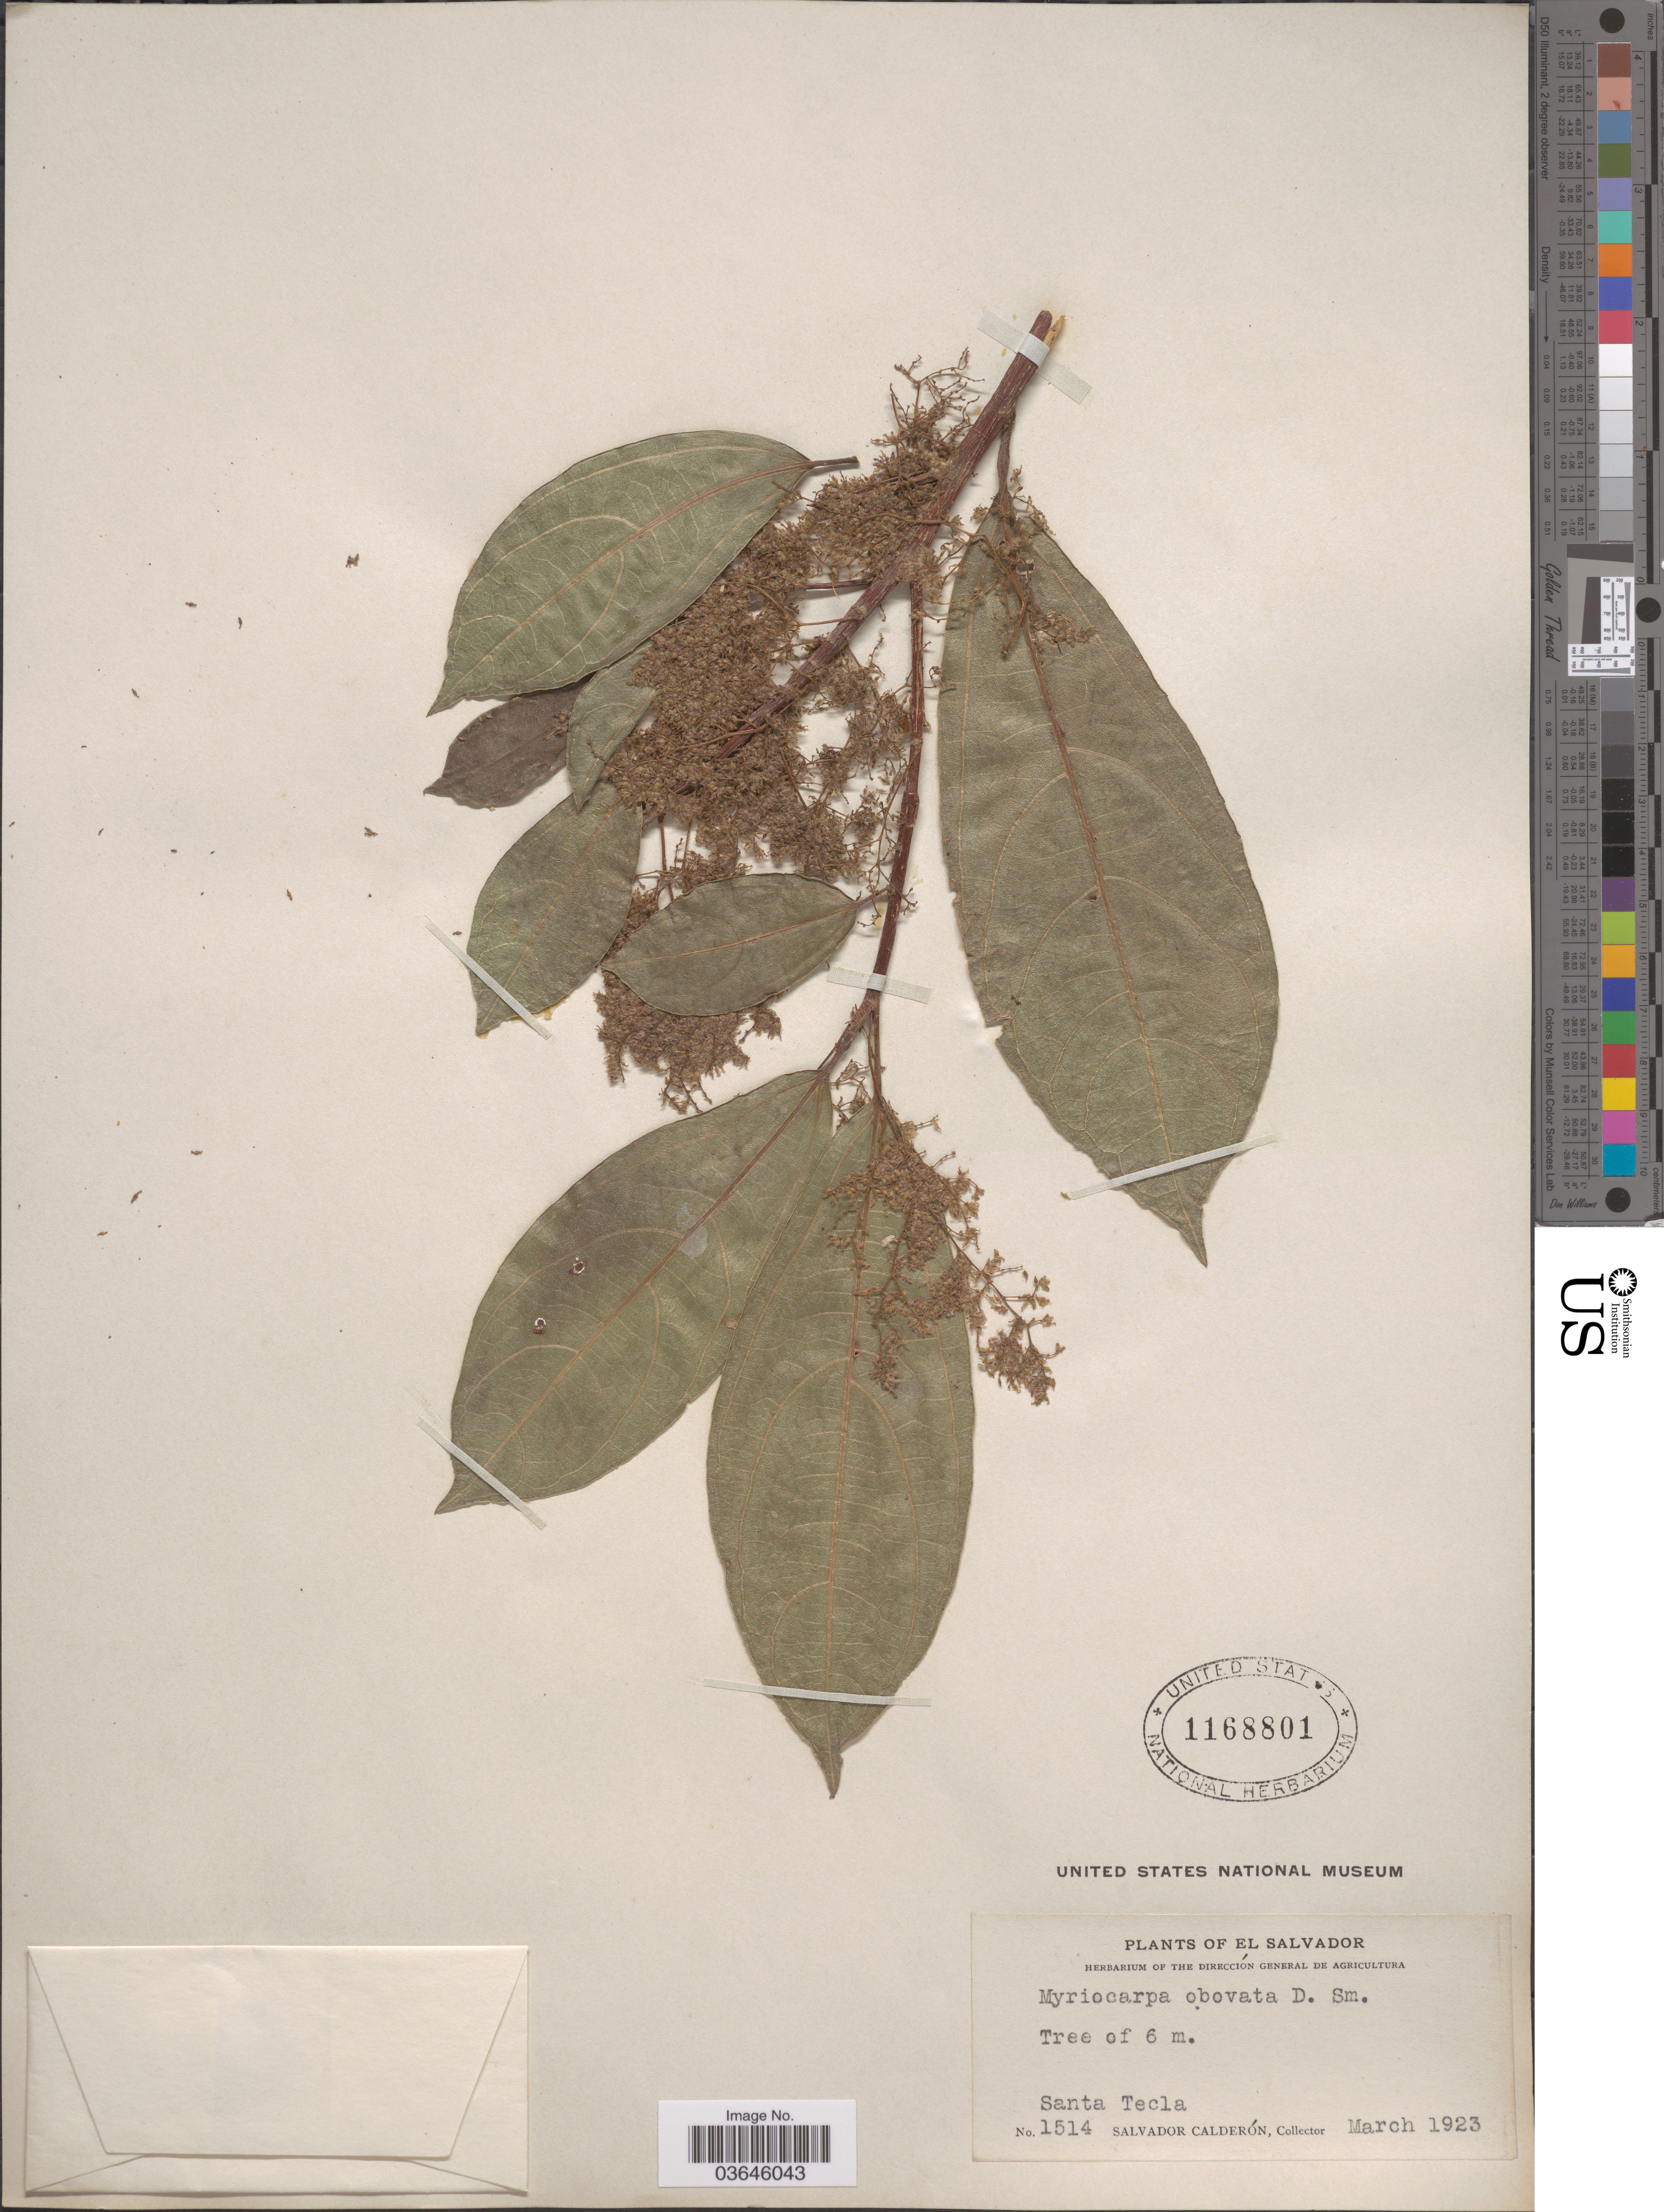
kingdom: Plantae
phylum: Tracheophyta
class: Magnoliopsida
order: Rosales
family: Urticaceae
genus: Myriocarpa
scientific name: Myriocarpa obovata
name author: Donn. Sm.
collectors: S. Calderón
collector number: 1514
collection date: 1923-03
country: El Salvador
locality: Santa Tecla.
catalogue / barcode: US 1168801